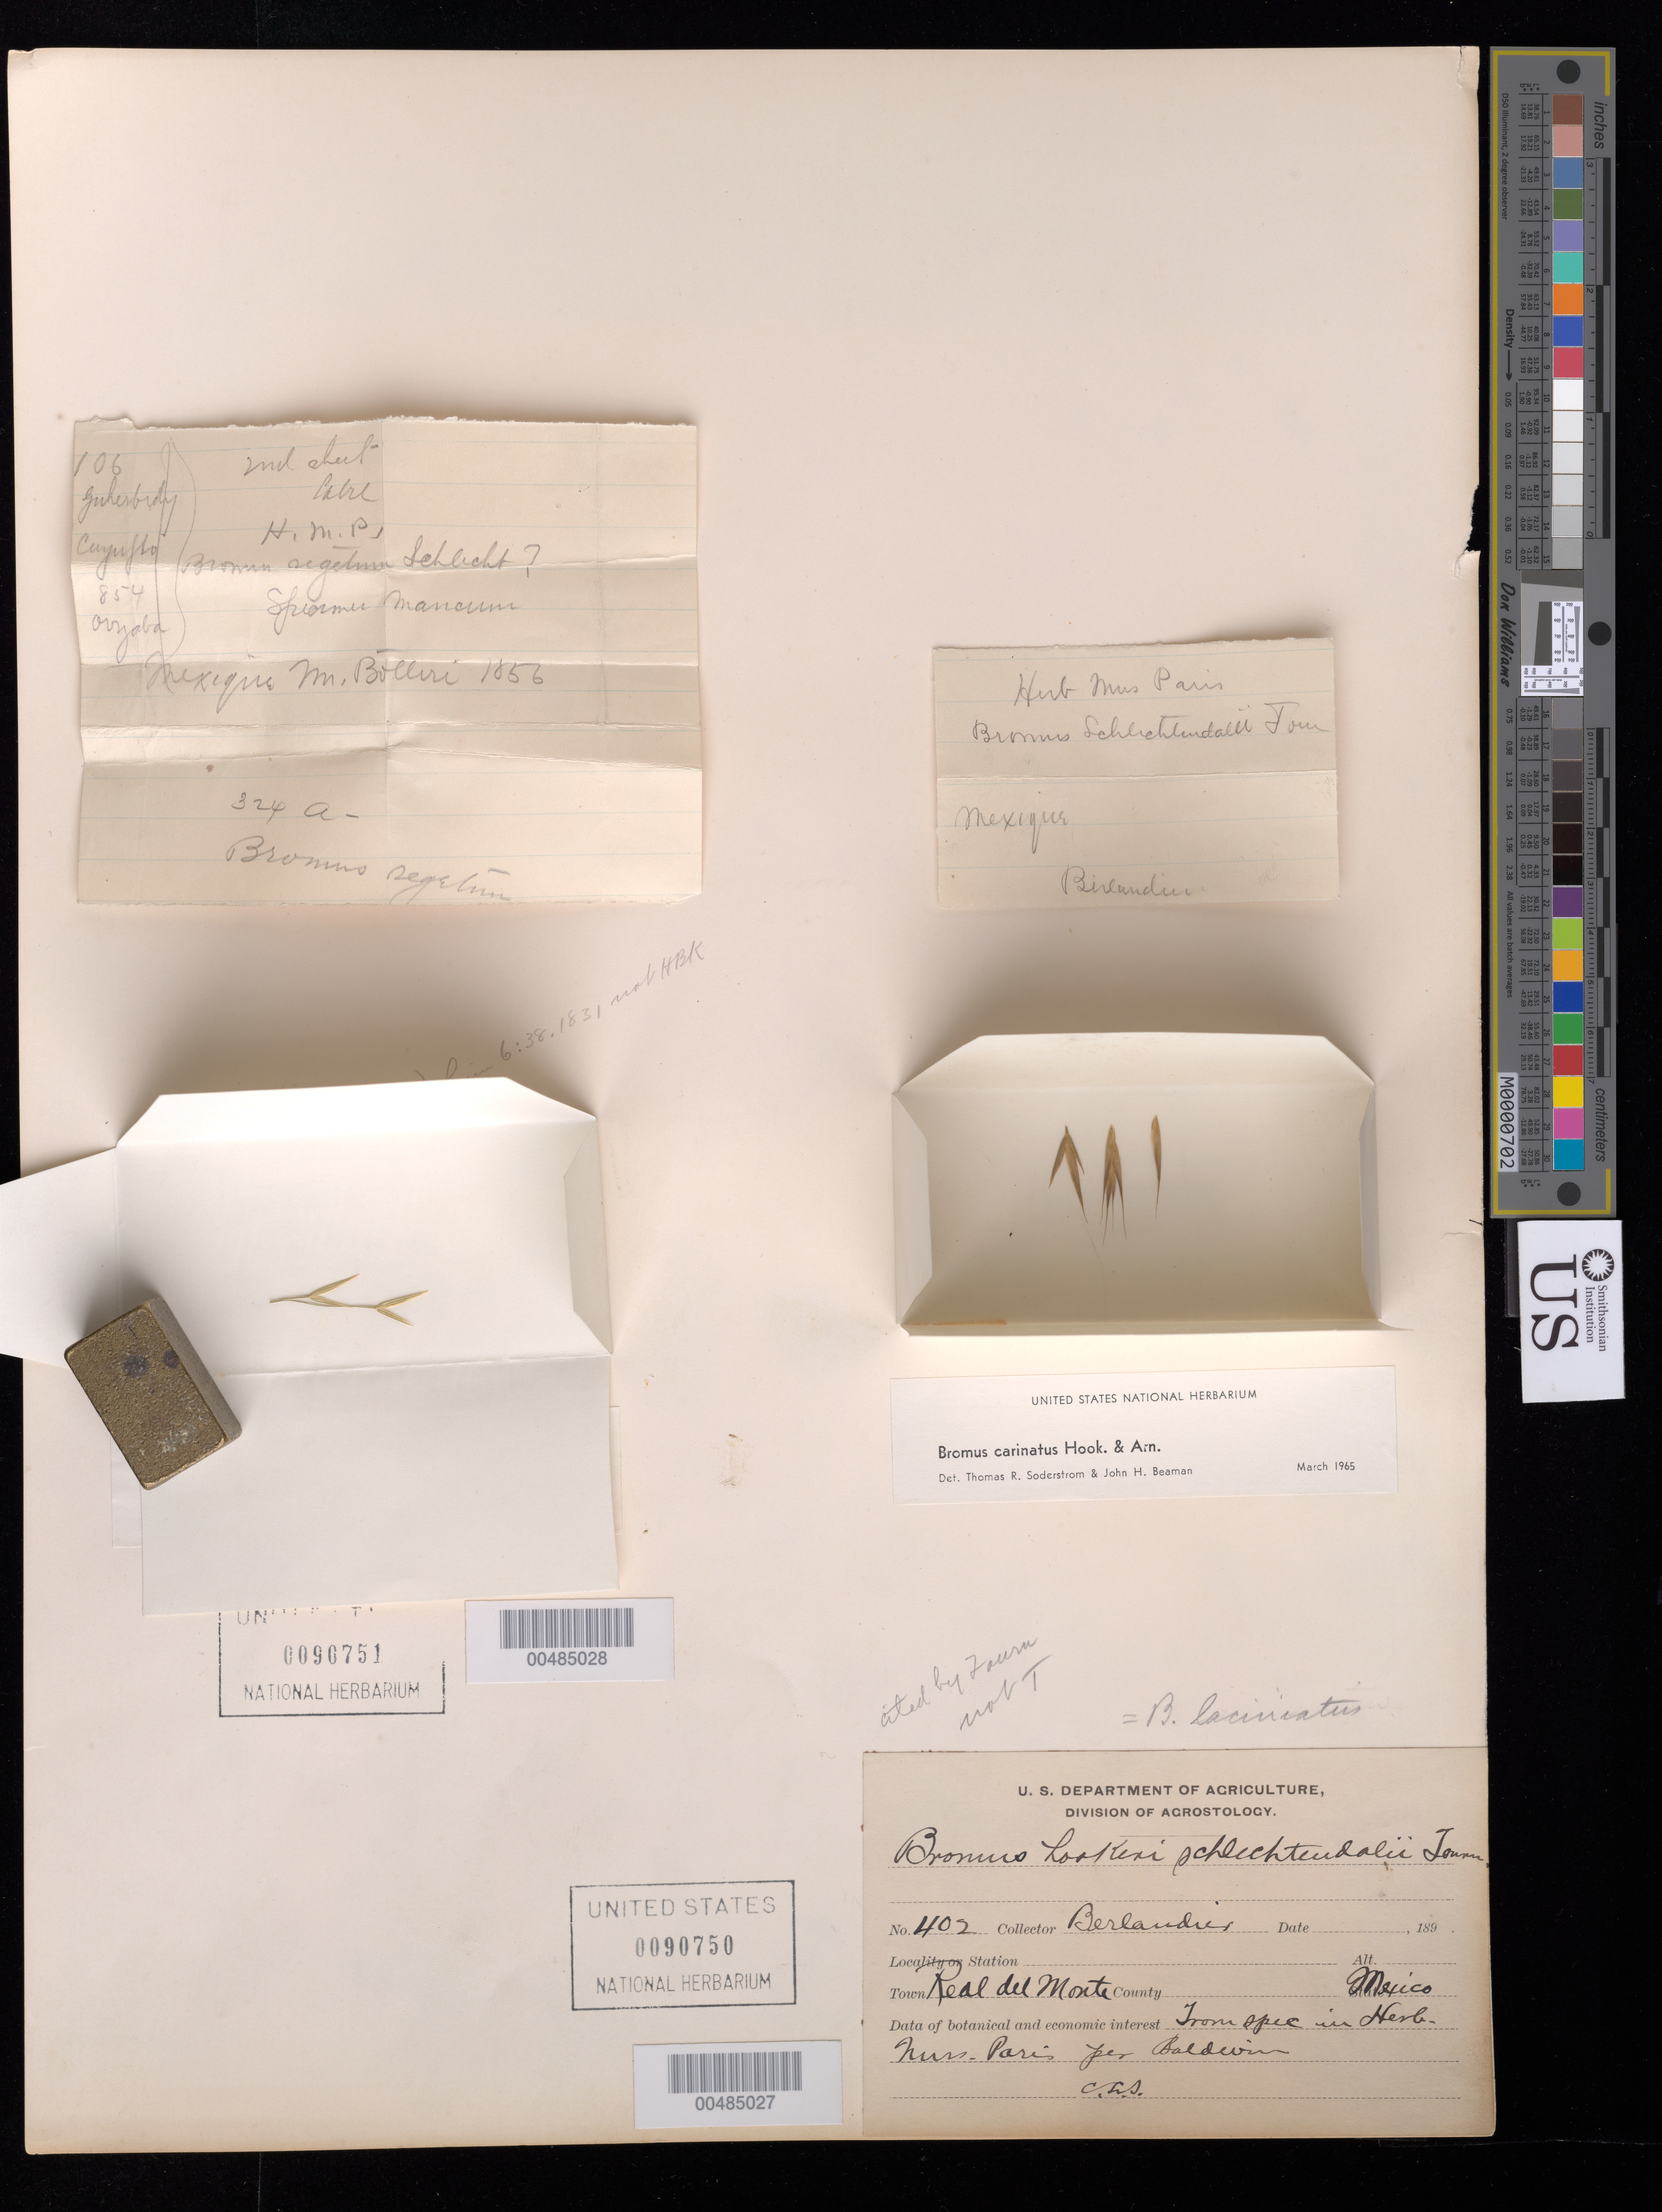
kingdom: Plantae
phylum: Tracheophyta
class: Liliopsida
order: Poales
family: Poaceae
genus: Bromus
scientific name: Bromus carinatus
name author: Hook. & Arn.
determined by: Soderstrom, T. R.; Beaman, J. H.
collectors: -. Botteri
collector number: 324a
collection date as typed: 1856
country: Mexico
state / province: Durango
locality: San Ramon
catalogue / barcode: US 90751